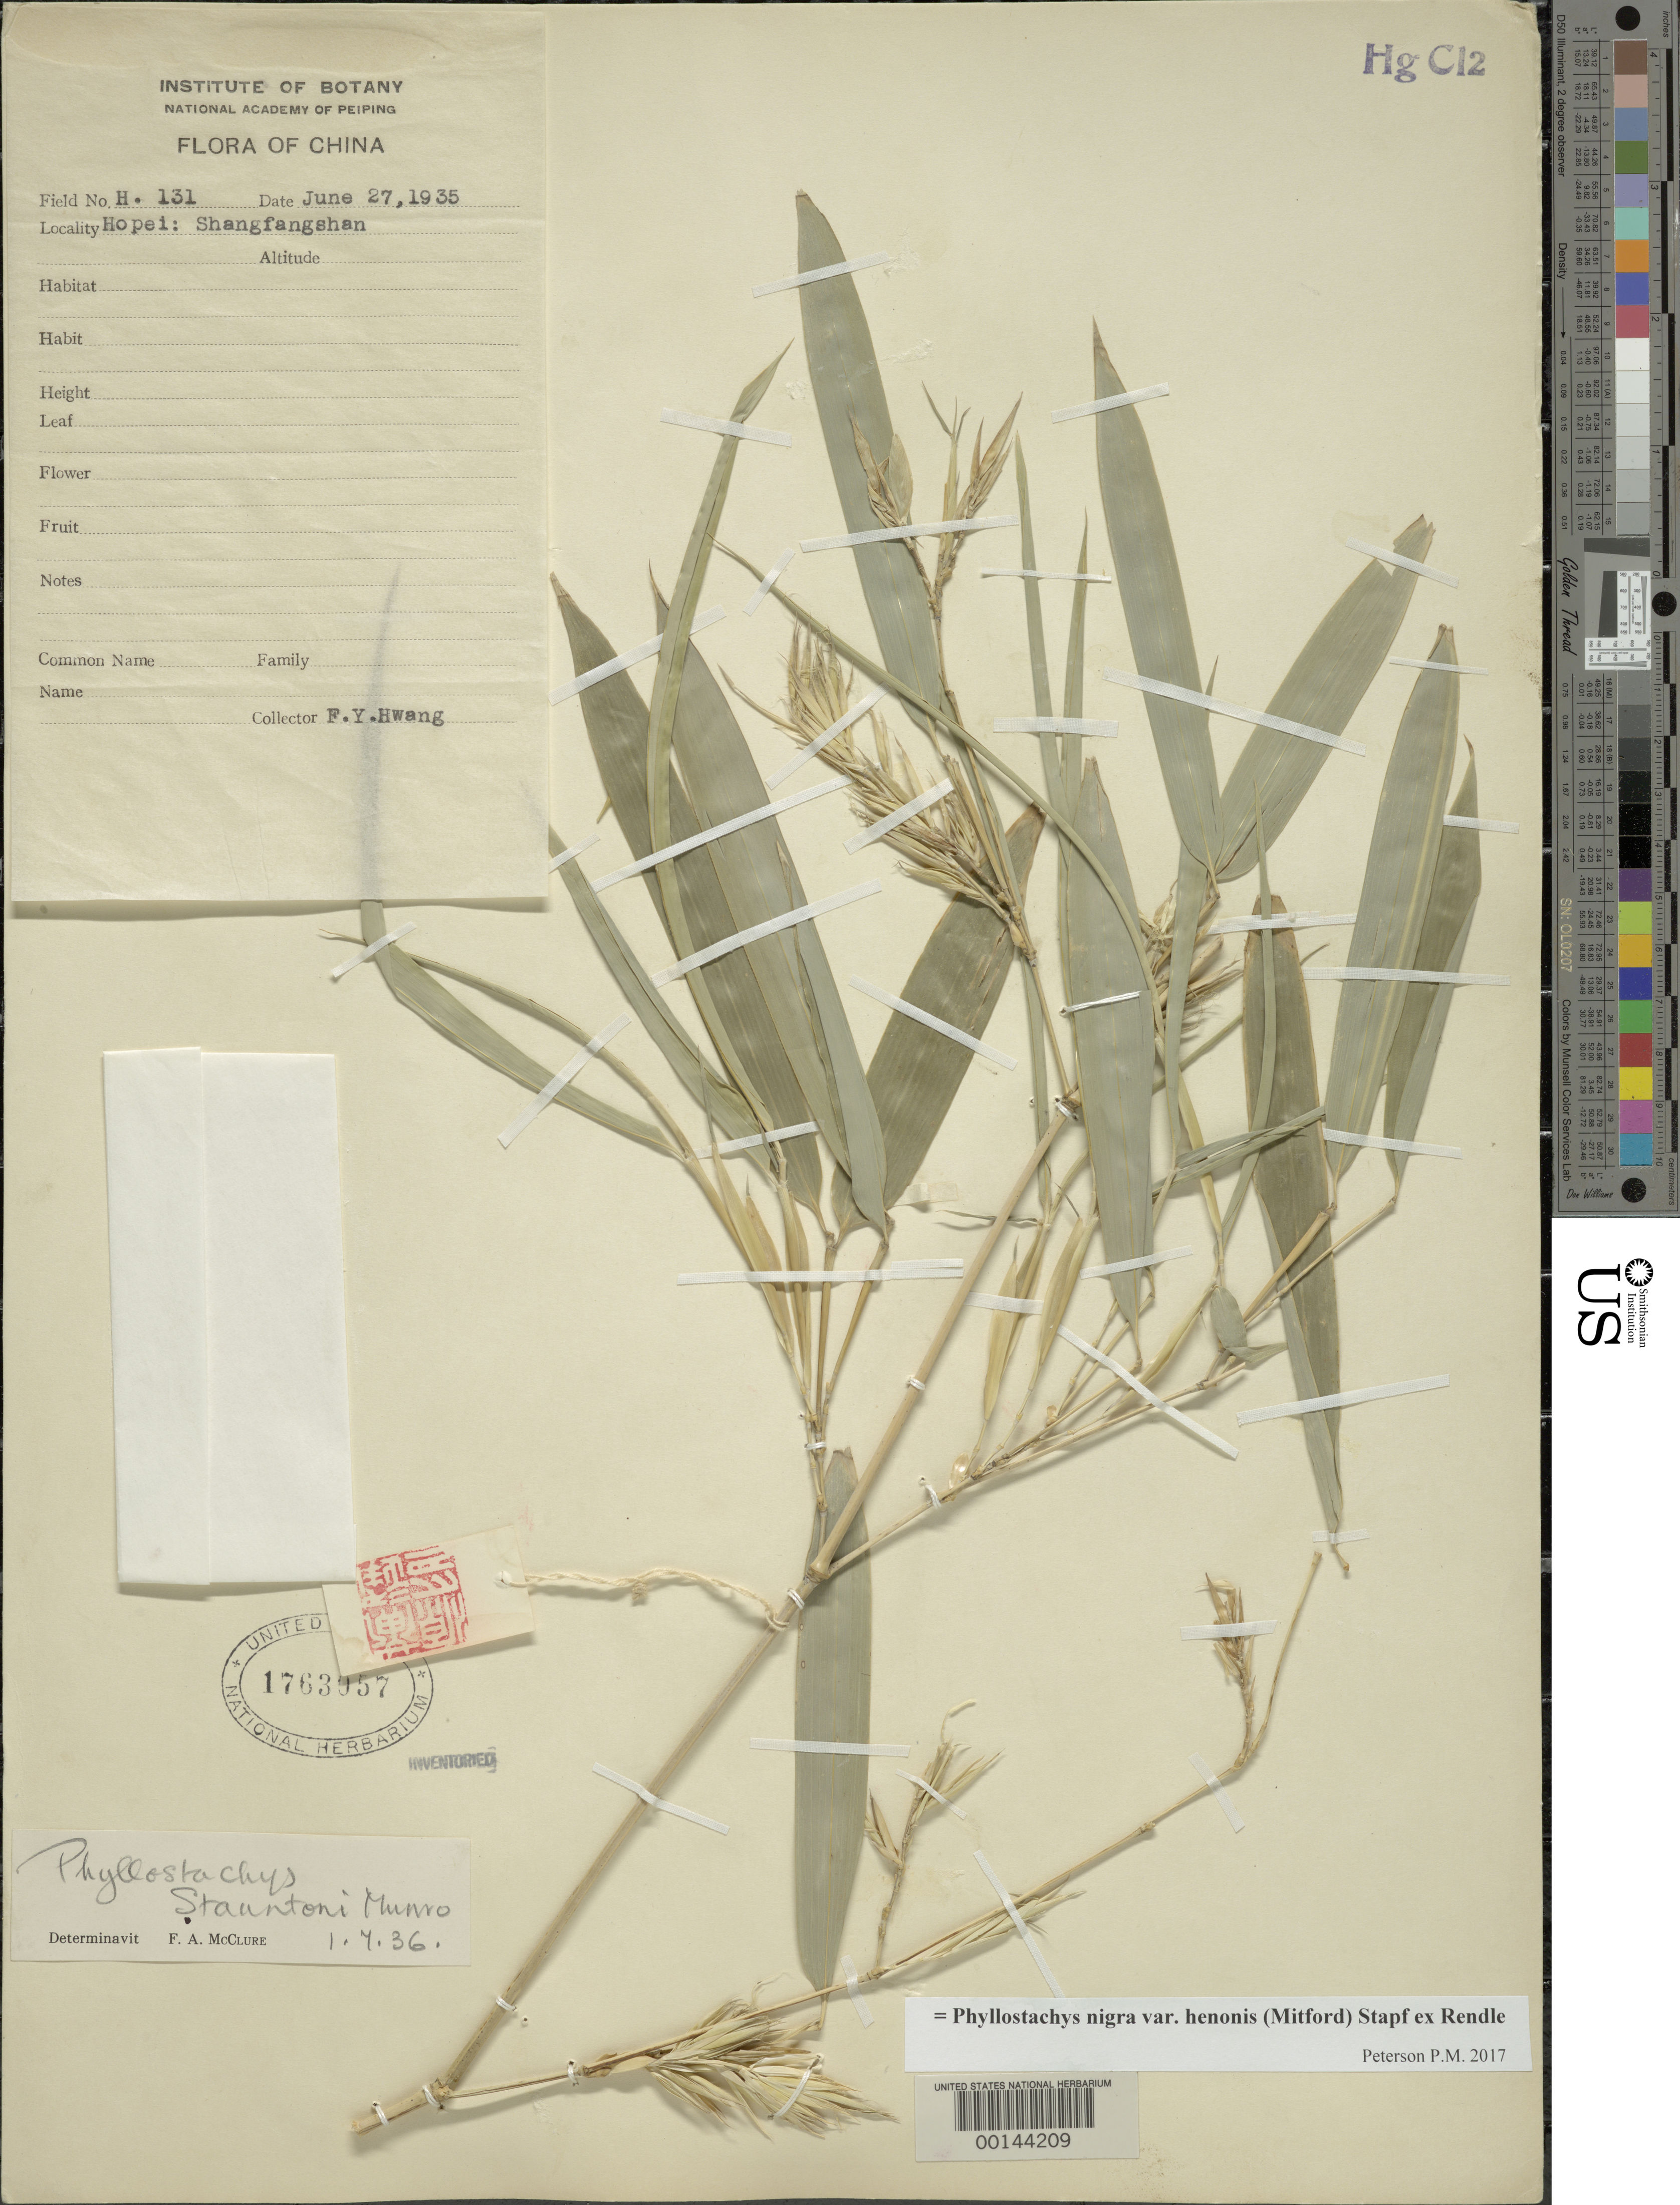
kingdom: Plantae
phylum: Tracheophyta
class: Liliopsida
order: Poales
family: Poaceae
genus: Phyllostachys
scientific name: Phyllostachys nigra var. henonis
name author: (Mitford) Stapf ex Rendle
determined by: Poaceae Reorganization Project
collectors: F. Hwang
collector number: H 131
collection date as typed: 27 Jun 1935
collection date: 1935-06-27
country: China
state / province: Hebei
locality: Shangfangshan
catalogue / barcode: US 1763057